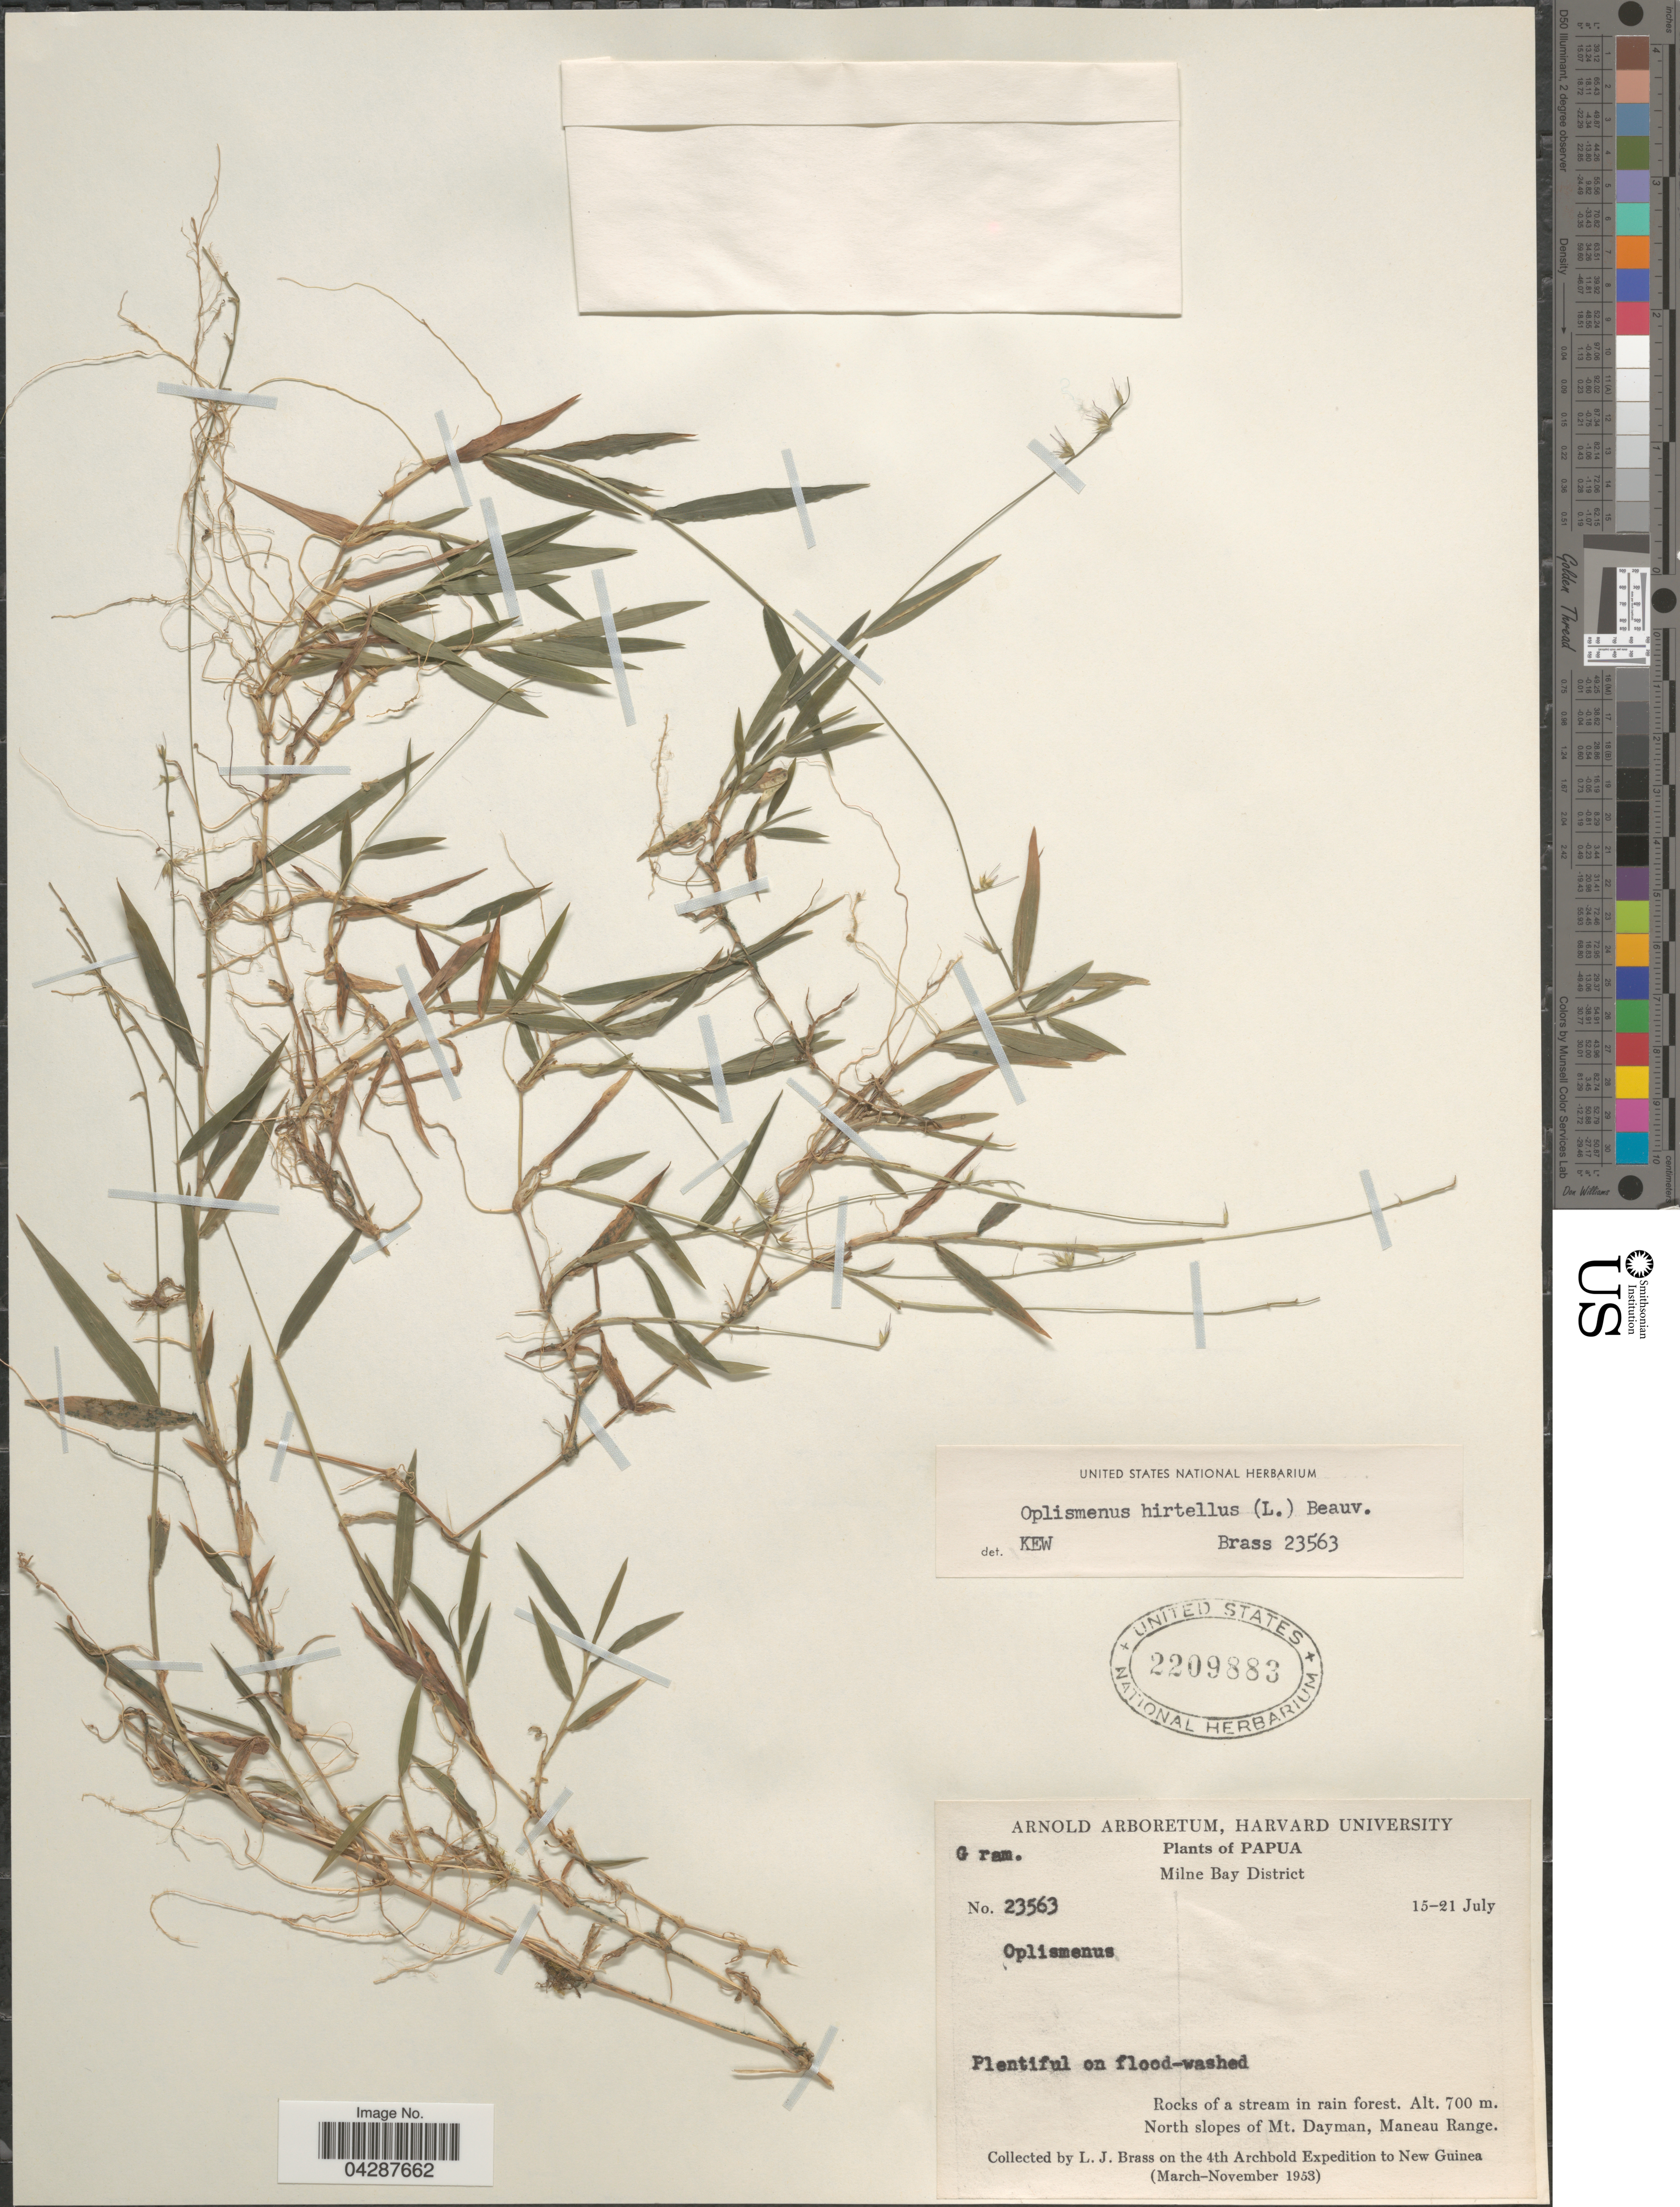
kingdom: Plantae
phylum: Tracheophyta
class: Liliopsida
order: Poales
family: Poaceae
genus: Oplismenus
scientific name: Oplismenus hirtellus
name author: (L.) P. Beauv.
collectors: L. J. Brass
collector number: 23563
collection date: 1953-07-15/1953-07-21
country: Papua New Guinea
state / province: Milne Bay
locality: Papua. Milne Bay District. North slopes of Mt. Dayman, Maneau Range. The 4th Archbold Expedition to New Guinea (March-November 1953).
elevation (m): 700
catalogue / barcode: US 2209883